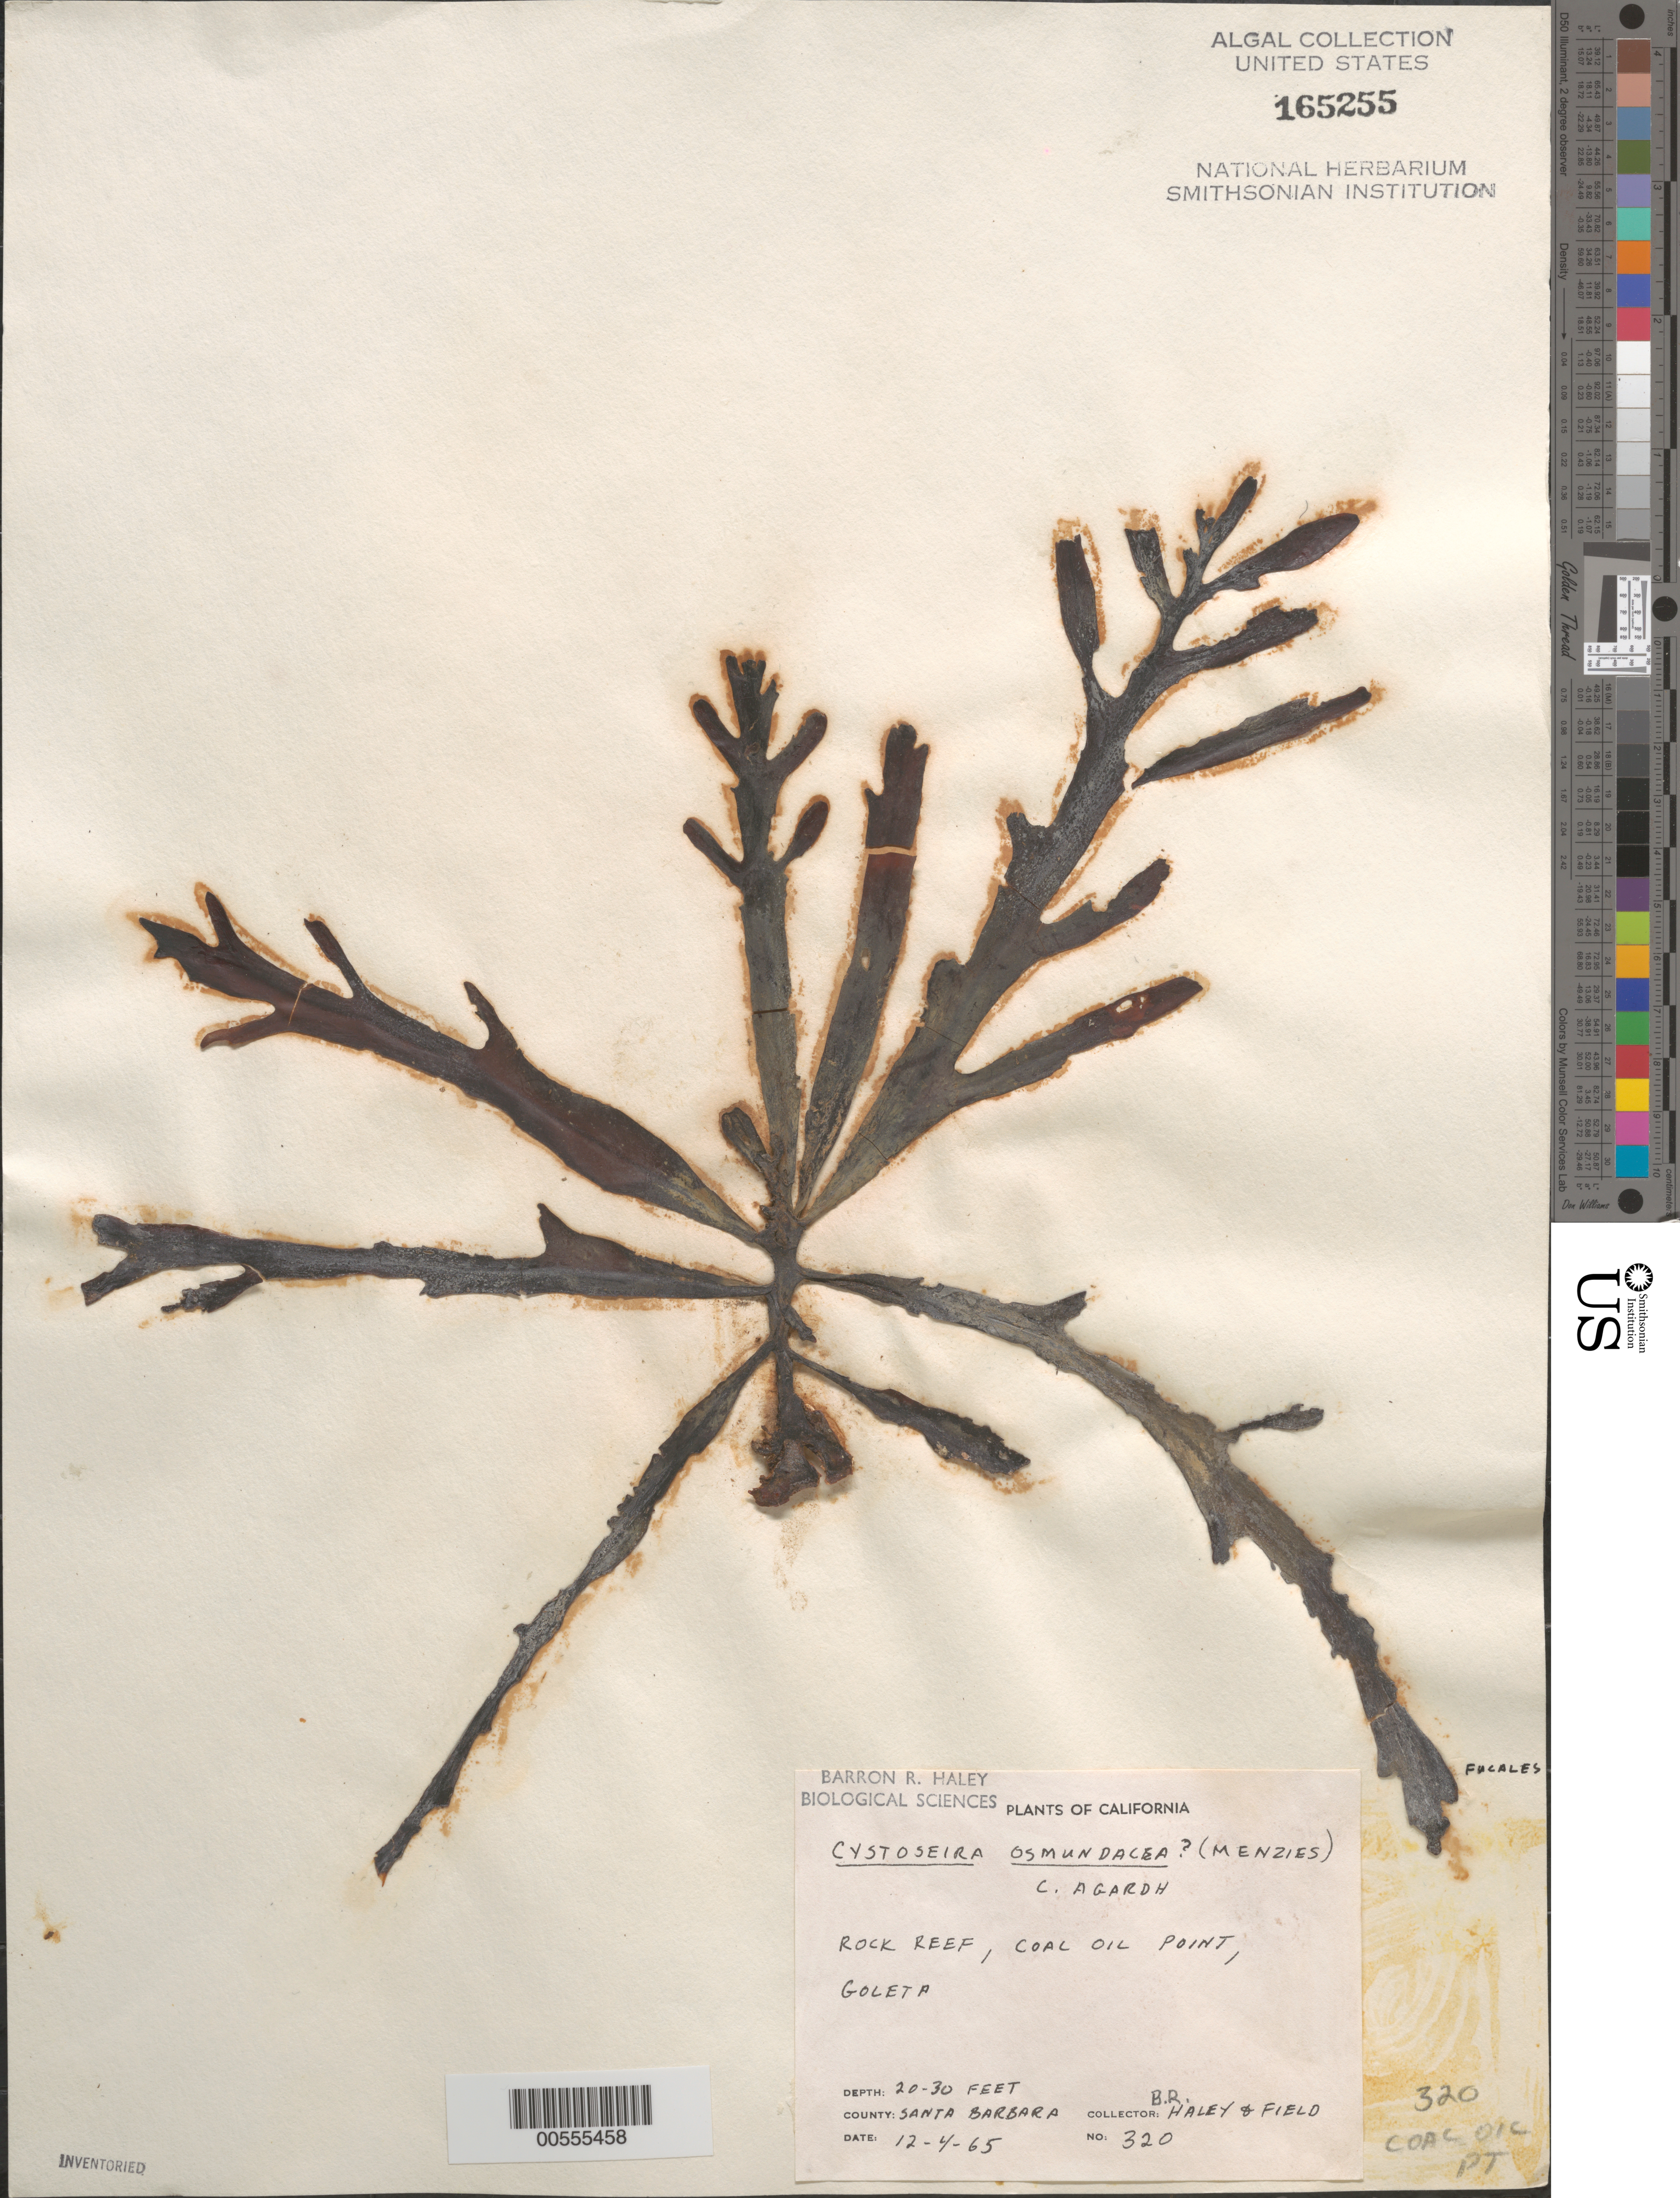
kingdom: Chromista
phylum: Ochrophyta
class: Phaeophyceae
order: Fucales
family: Sargassaceae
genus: Cystoseira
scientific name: Cystoseira osmundacea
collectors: B. Haley & -. Field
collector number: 320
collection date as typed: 04 Dec 1965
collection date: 1965-12-04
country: United States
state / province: California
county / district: Santa Barbara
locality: Coal Oil Point, Goleta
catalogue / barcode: US 165255